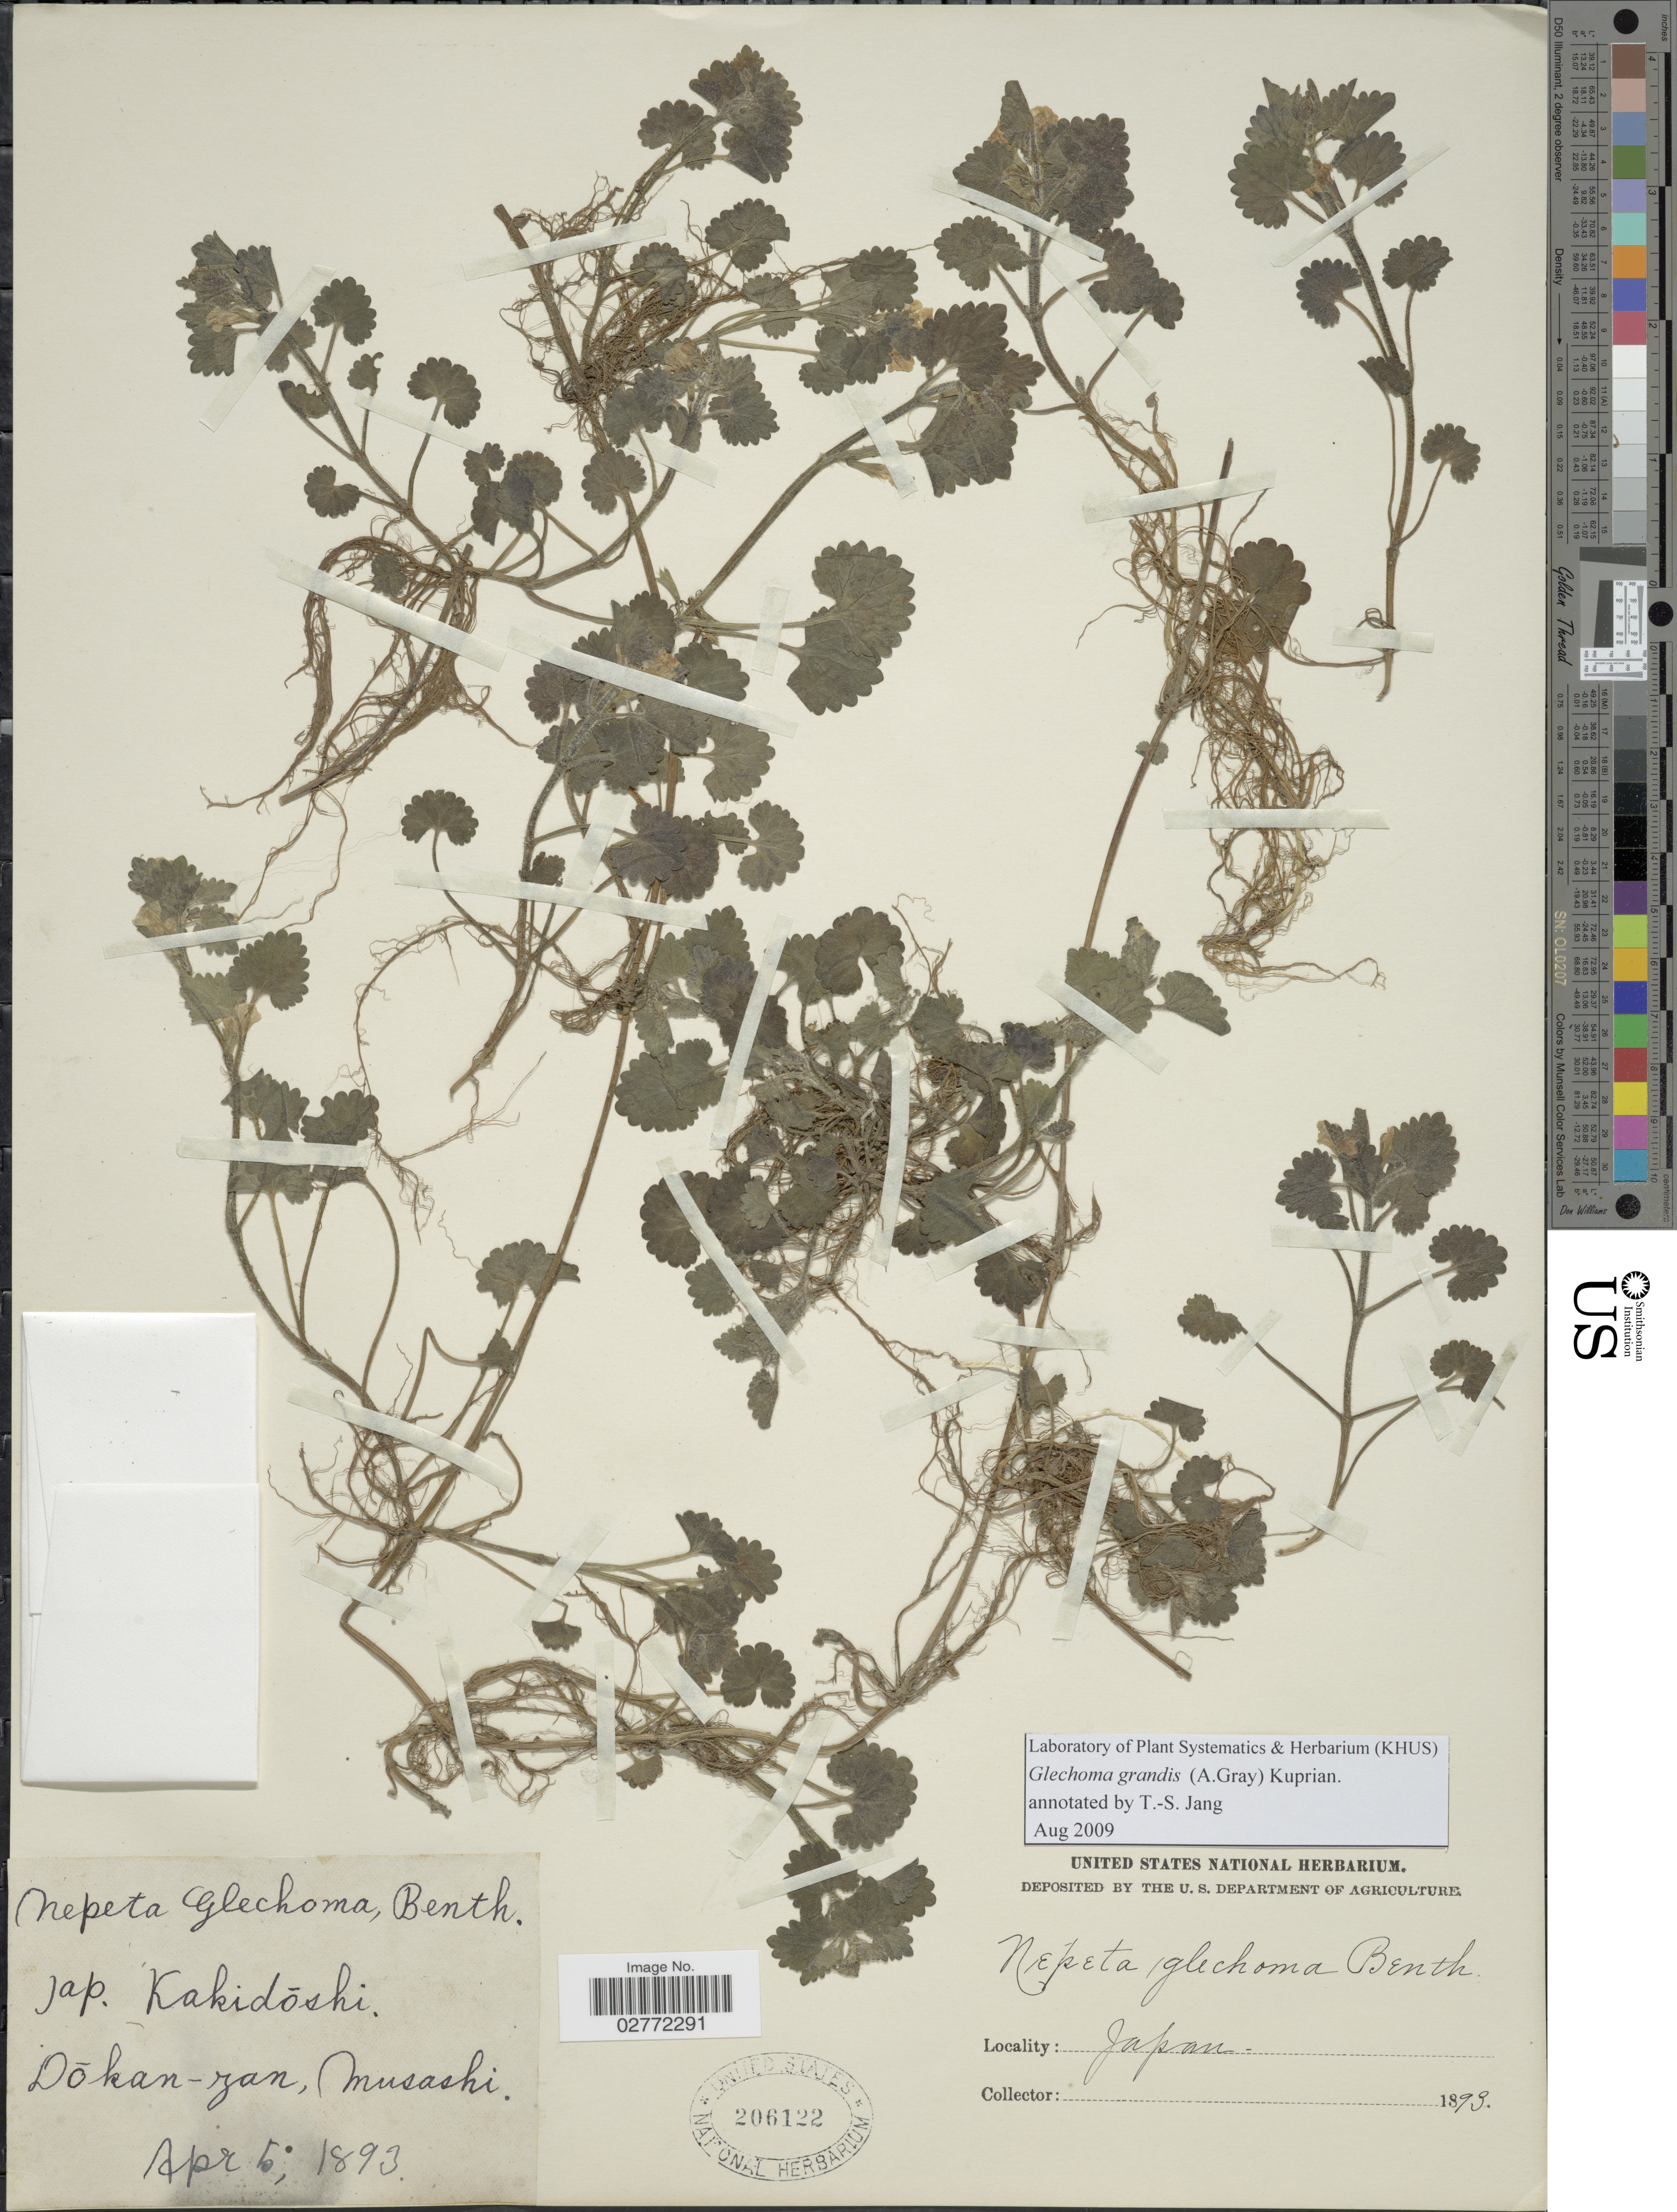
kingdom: Plantae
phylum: Tracheophyta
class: Magnoliopsida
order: Lamiales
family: Lamiaceae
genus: Glechoma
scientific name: Glechoma grandis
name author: (A. Gray) Kuprian.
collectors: ex herb. United States National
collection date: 1893-04-05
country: Japan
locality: Dokan-zan. Musashi.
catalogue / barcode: US 206122